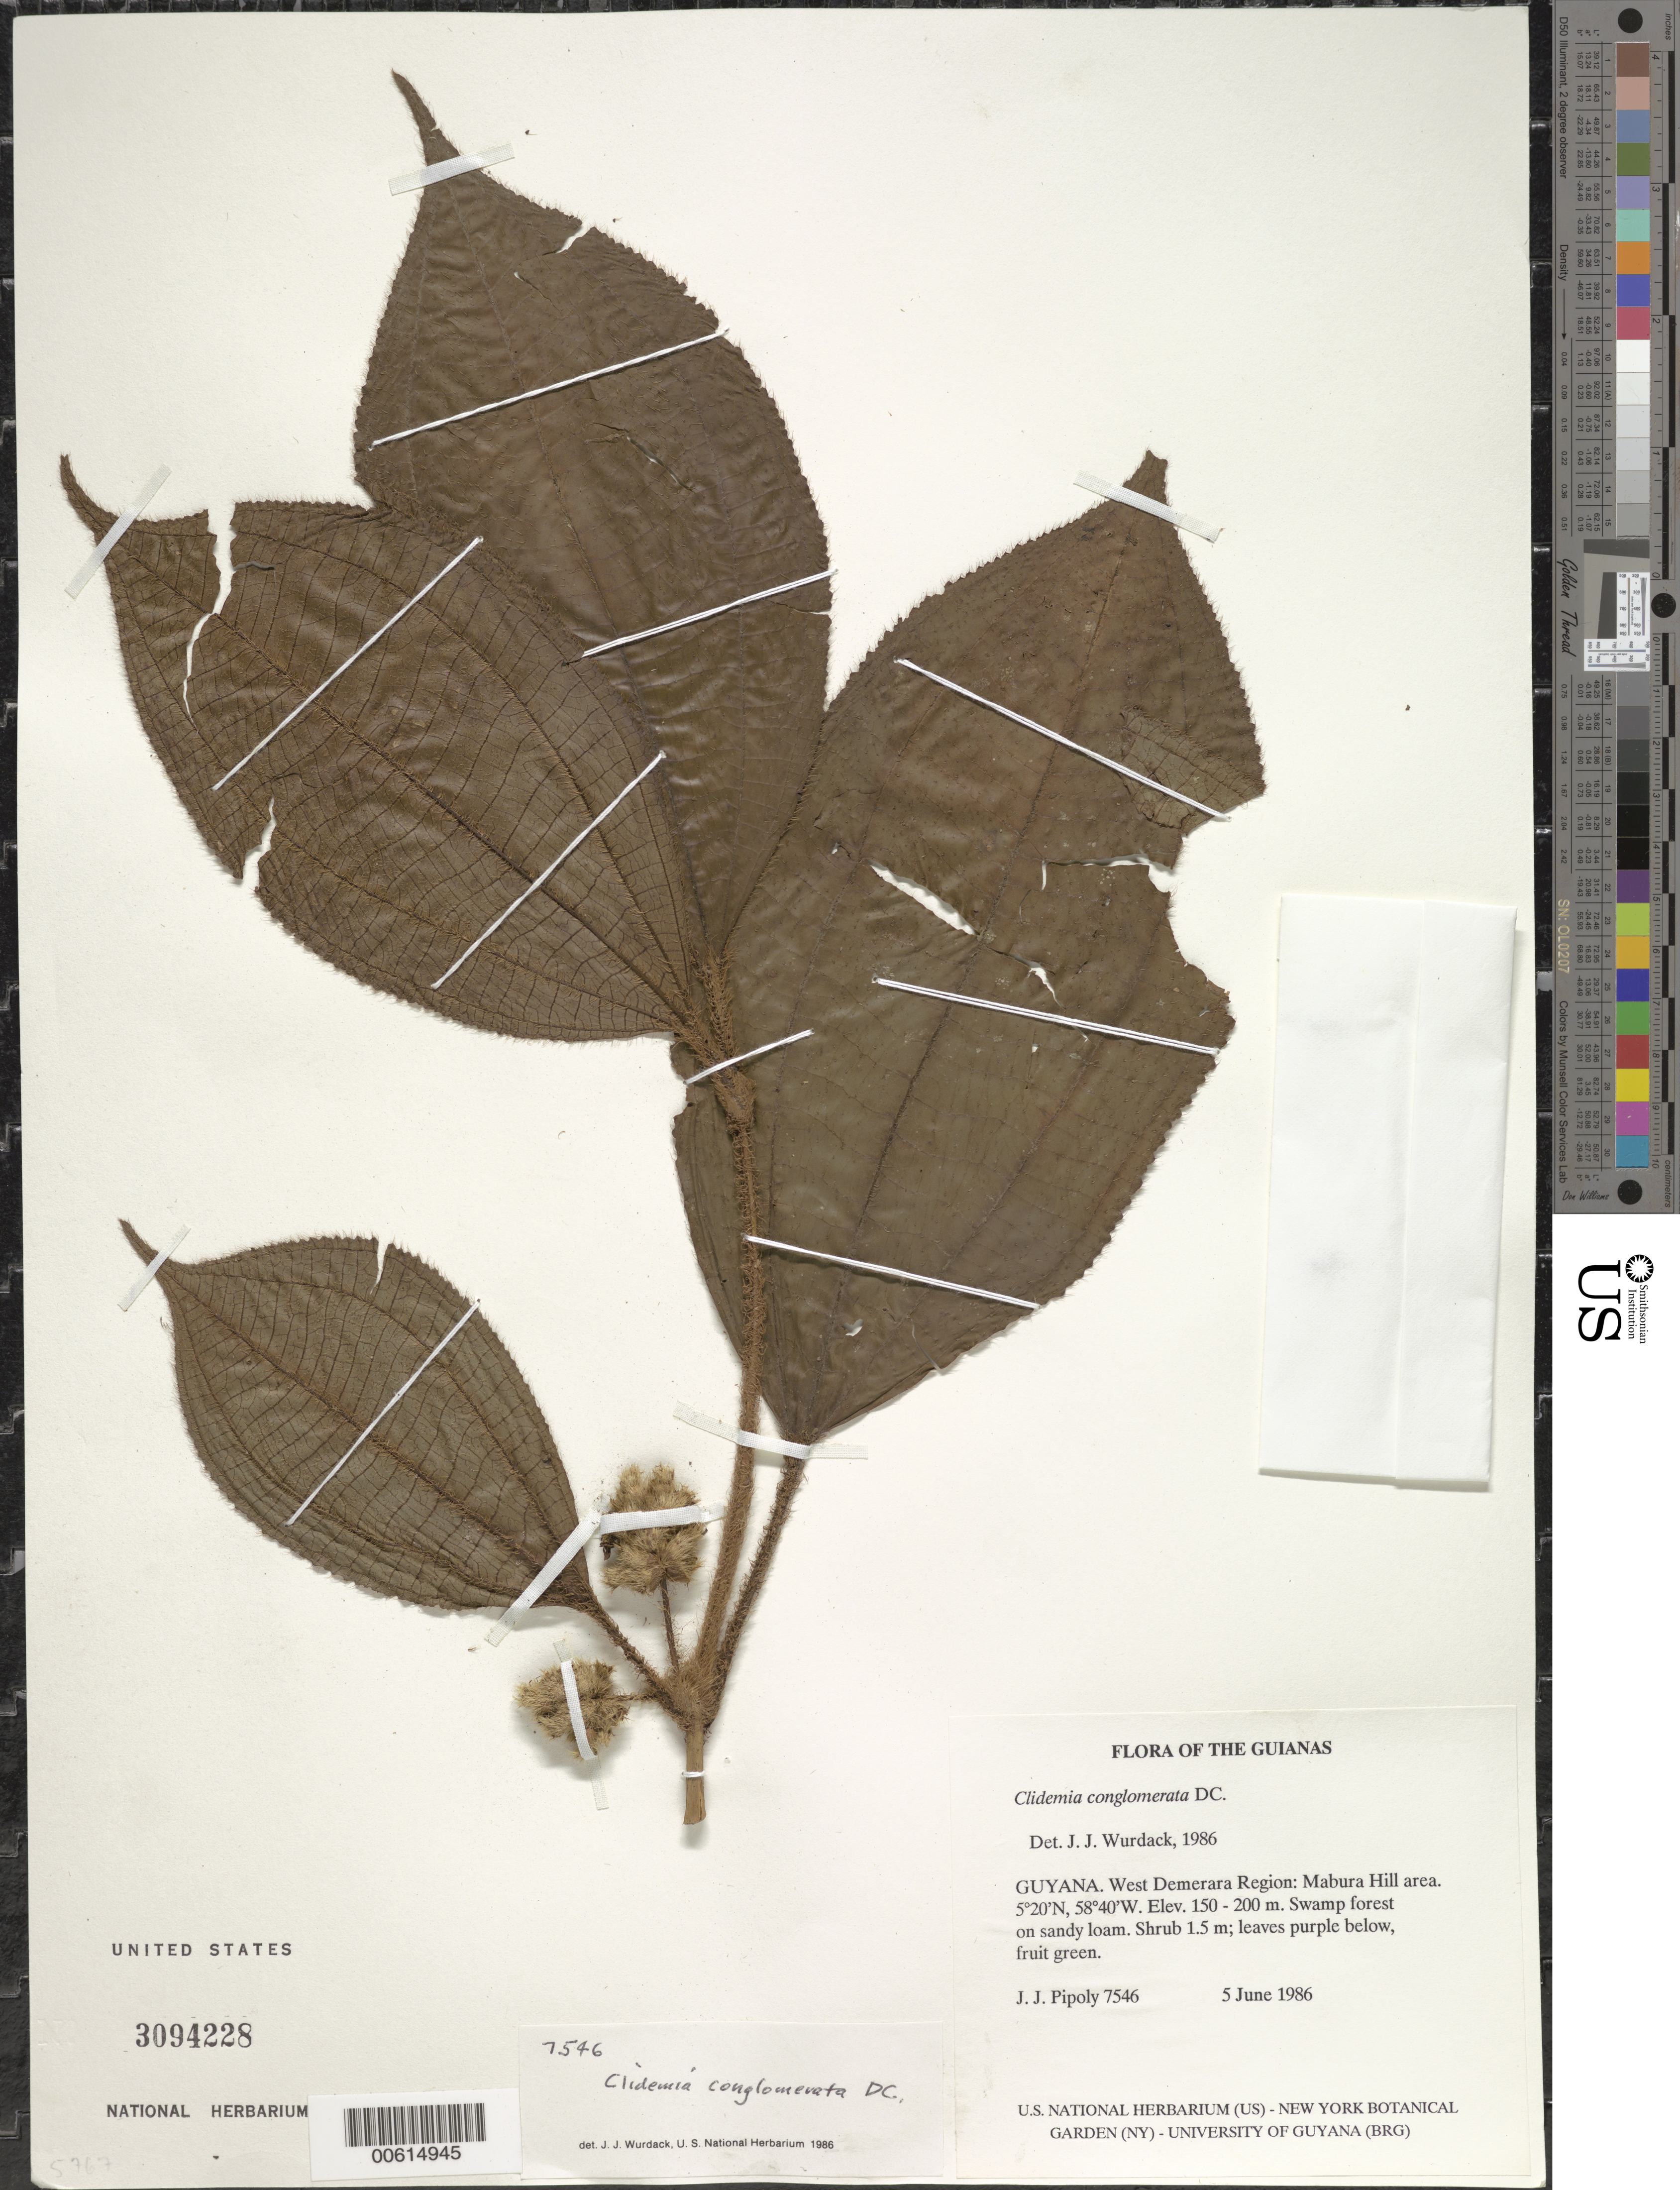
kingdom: Plantae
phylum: Tracheophyta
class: Magnoliopsida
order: Myrtales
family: Melastomataceae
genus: Clidemia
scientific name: Clidemia conglomerata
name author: DC.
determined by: Wurdack, John J., (US), US (UNITED STATES)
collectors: J. J. Pipoly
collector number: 7546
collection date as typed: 5 June 1986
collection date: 1986-06-05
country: Guyana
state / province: U. Demerara-Berbice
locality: Mabura Hill area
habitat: Swamp forest on sandy loam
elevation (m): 150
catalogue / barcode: US 3094228